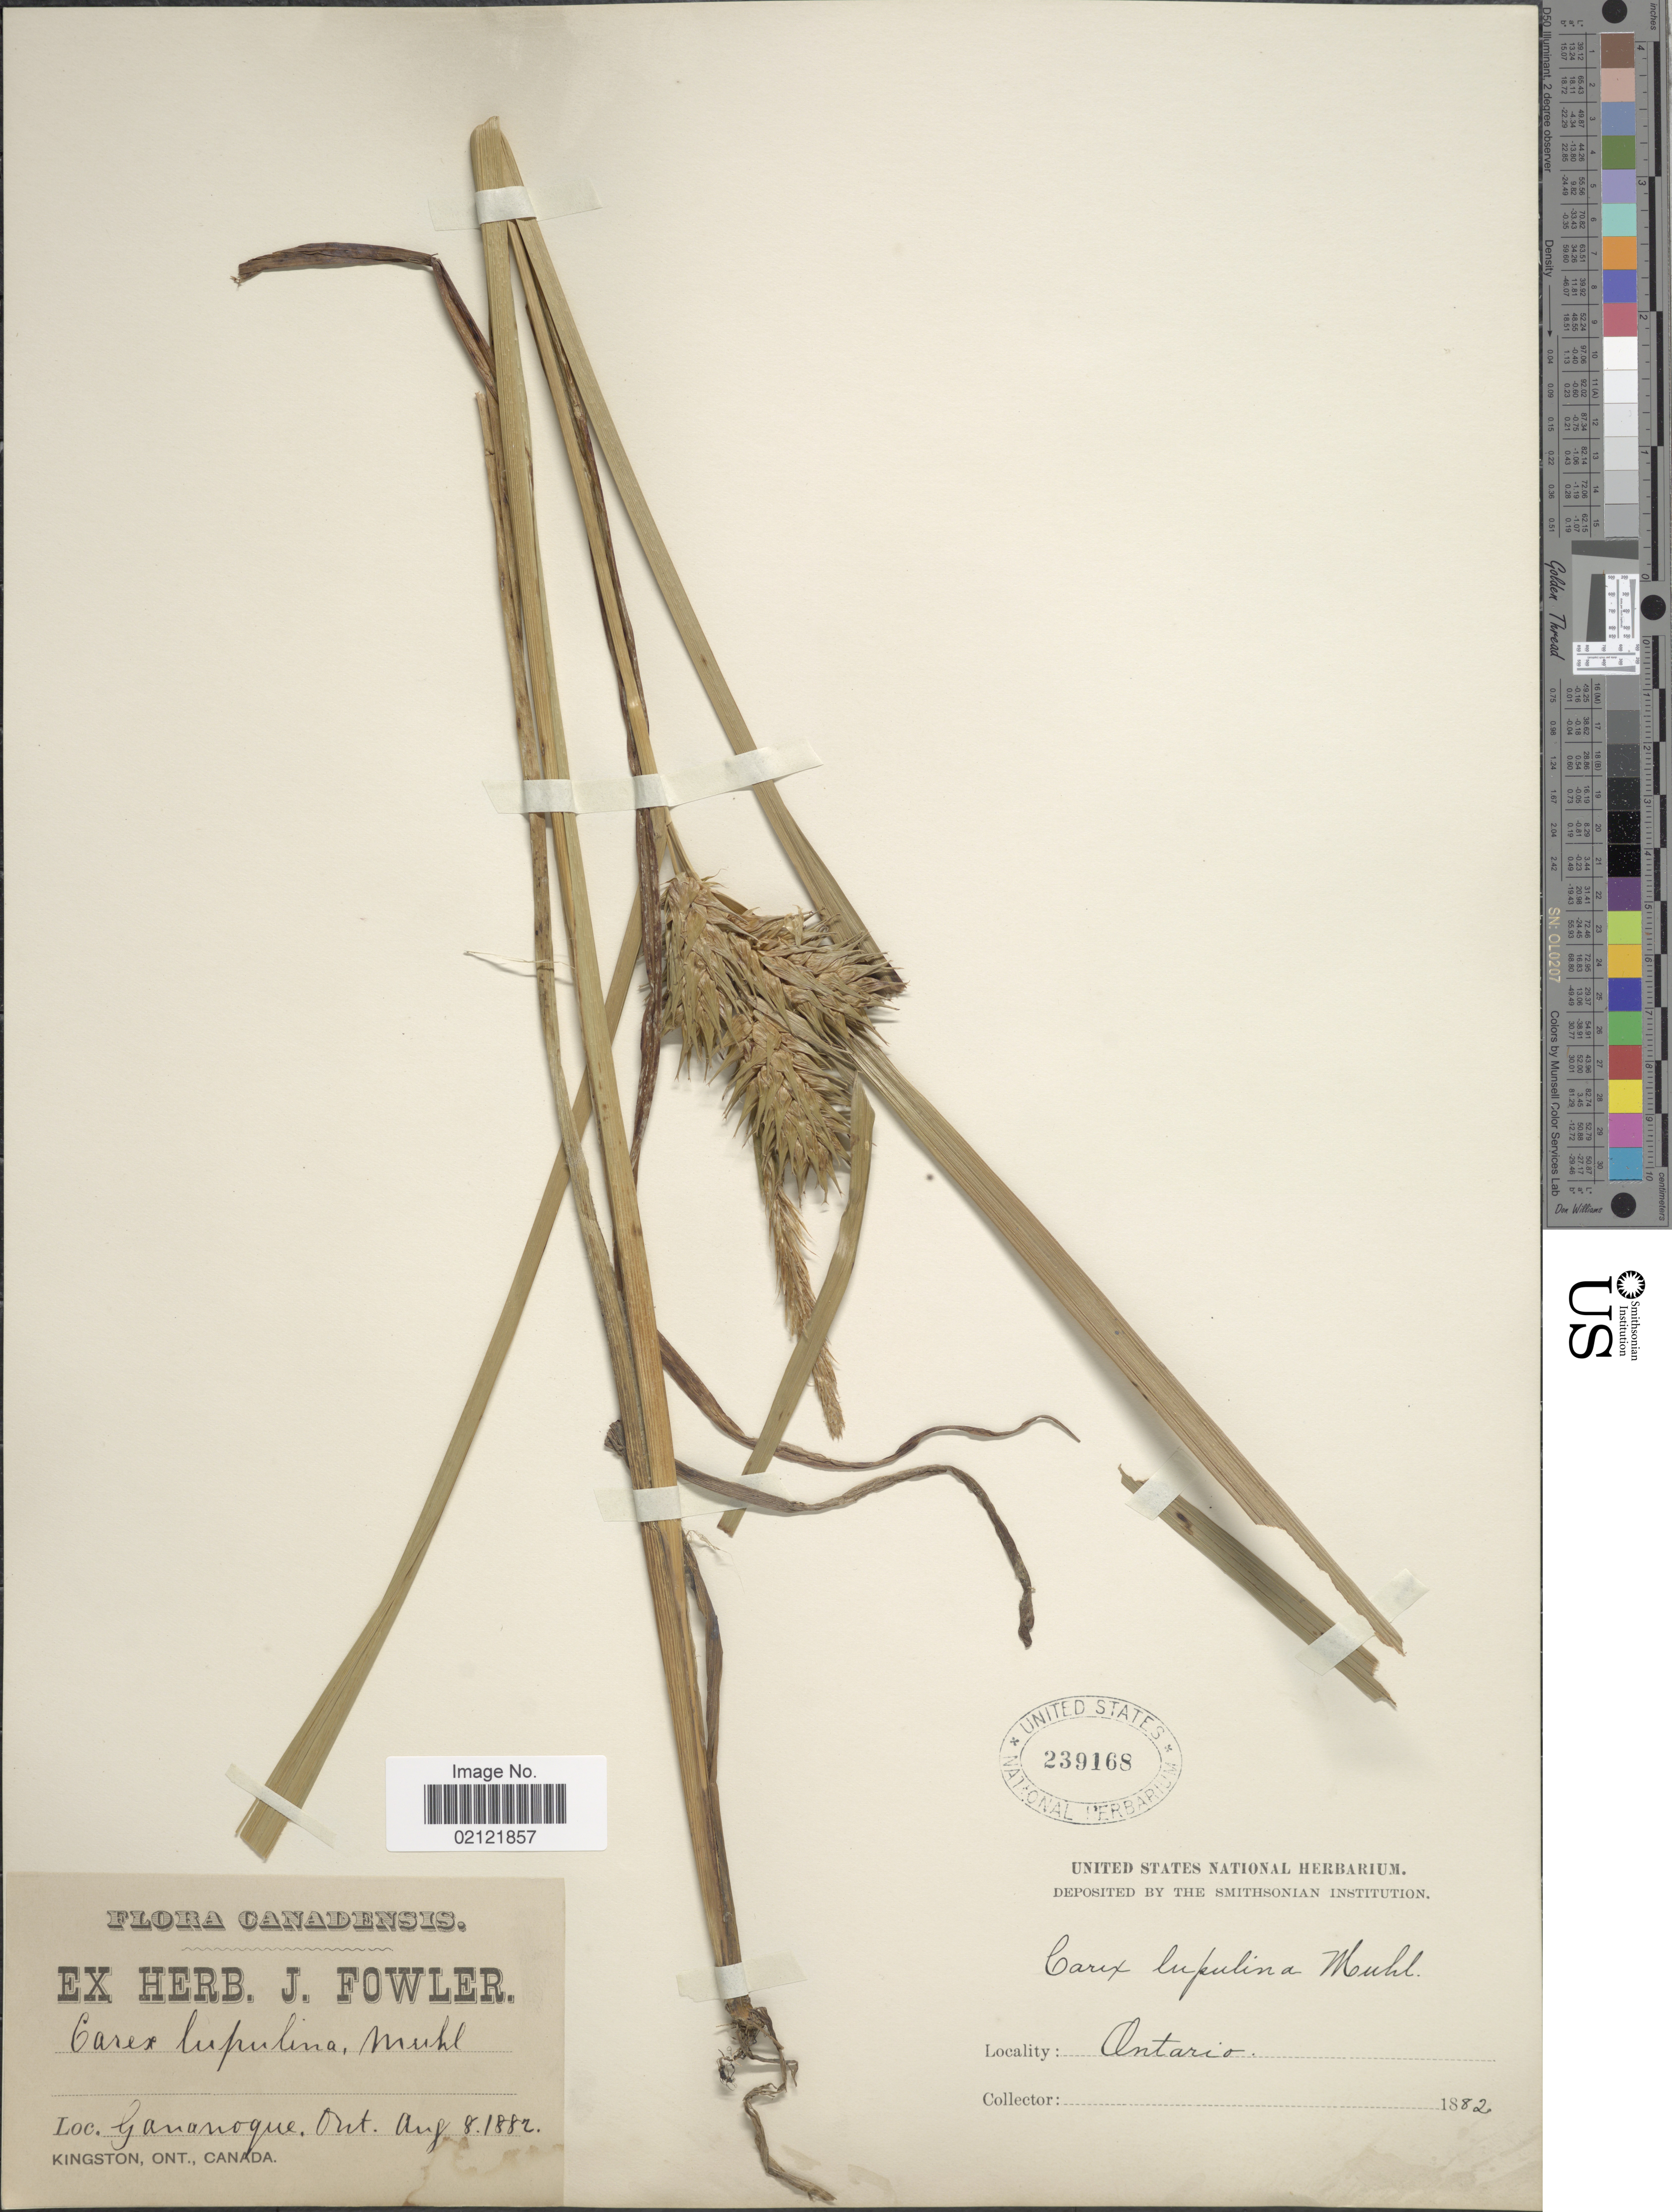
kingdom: Plantae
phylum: Tracheophyta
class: Liliopsida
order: Poales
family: Cyperaceae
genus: Carex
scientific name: Carex lupulina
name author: Muhl. ex Willd.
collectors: ex herb. J. Fowler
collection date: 1882-08-08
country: Canada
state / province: Ontario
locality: Gananoque, Ont.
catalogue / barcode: US 239168